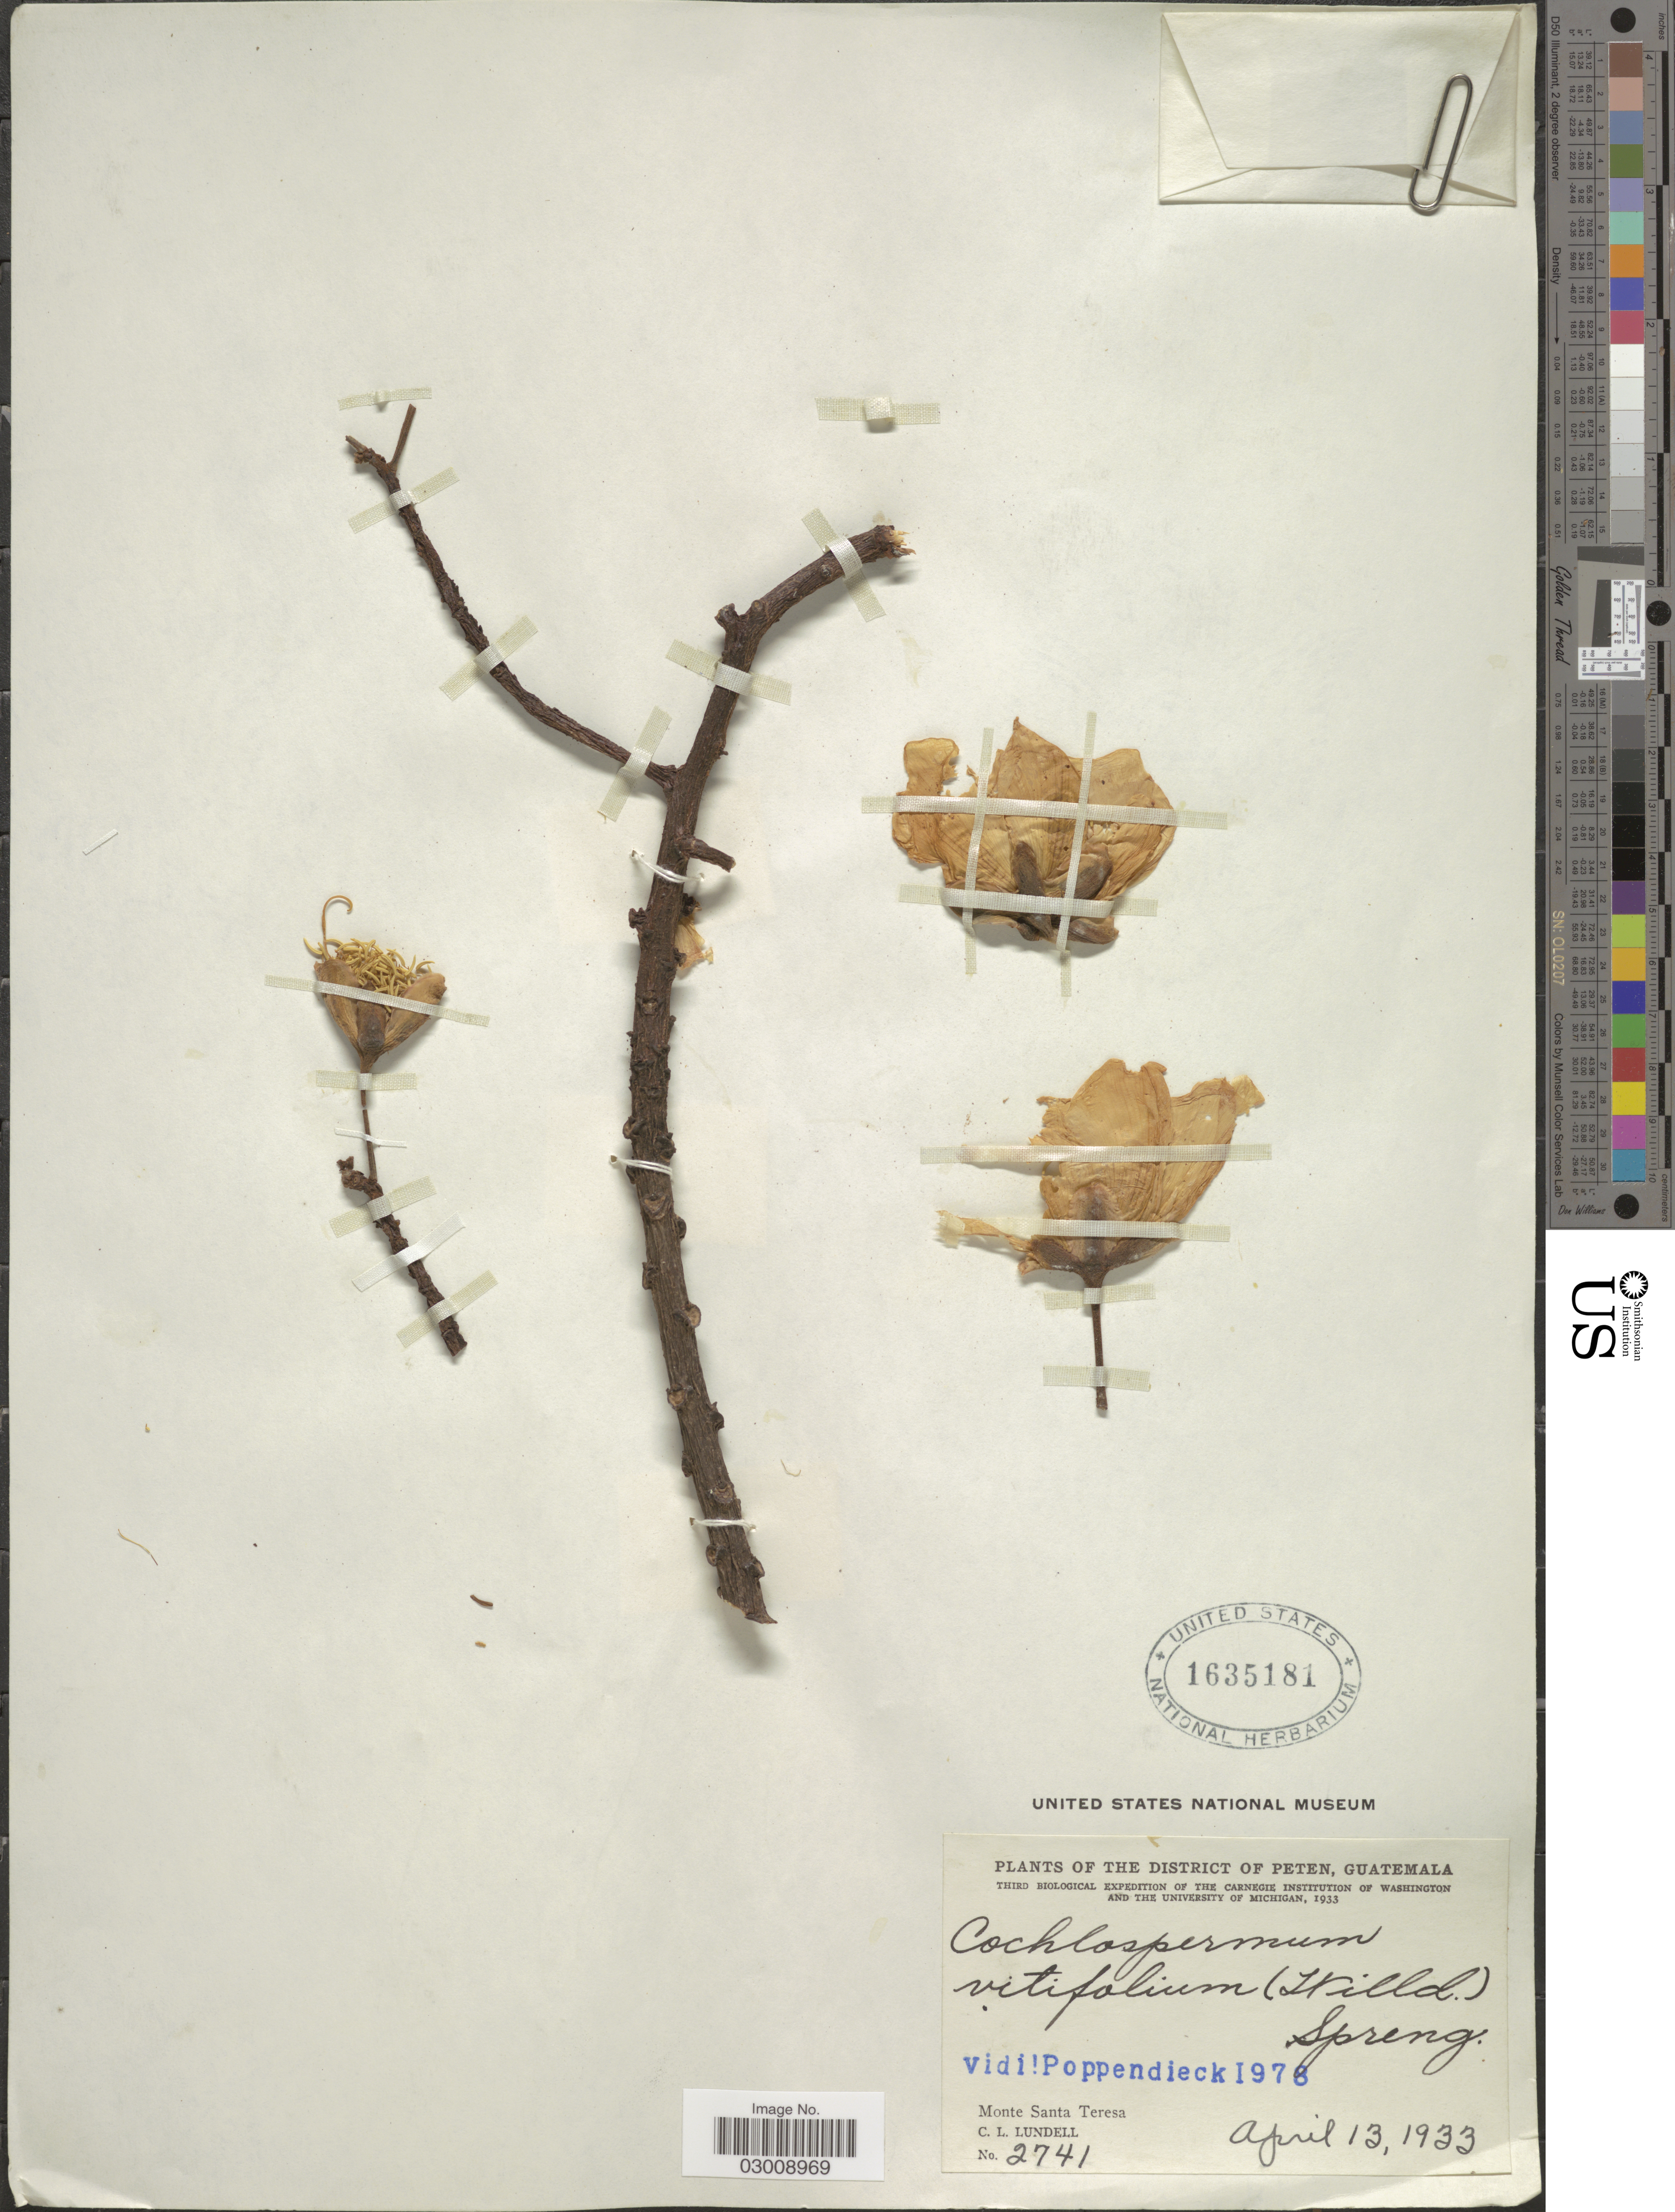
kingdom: Plantae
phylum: Tracheophyta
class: Magnoliopsida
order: Malvales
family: Cochlospermaceae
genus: Cochlospermum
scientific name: Cochlospermum vitifolium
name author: (Willd.) Spreng.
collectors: C. L. Lundell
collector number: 2741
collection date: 1933-04-13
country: Guatemala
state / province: El Petén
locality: The District of Peten. Monte Santa Teresa.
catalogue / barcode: US 1635181